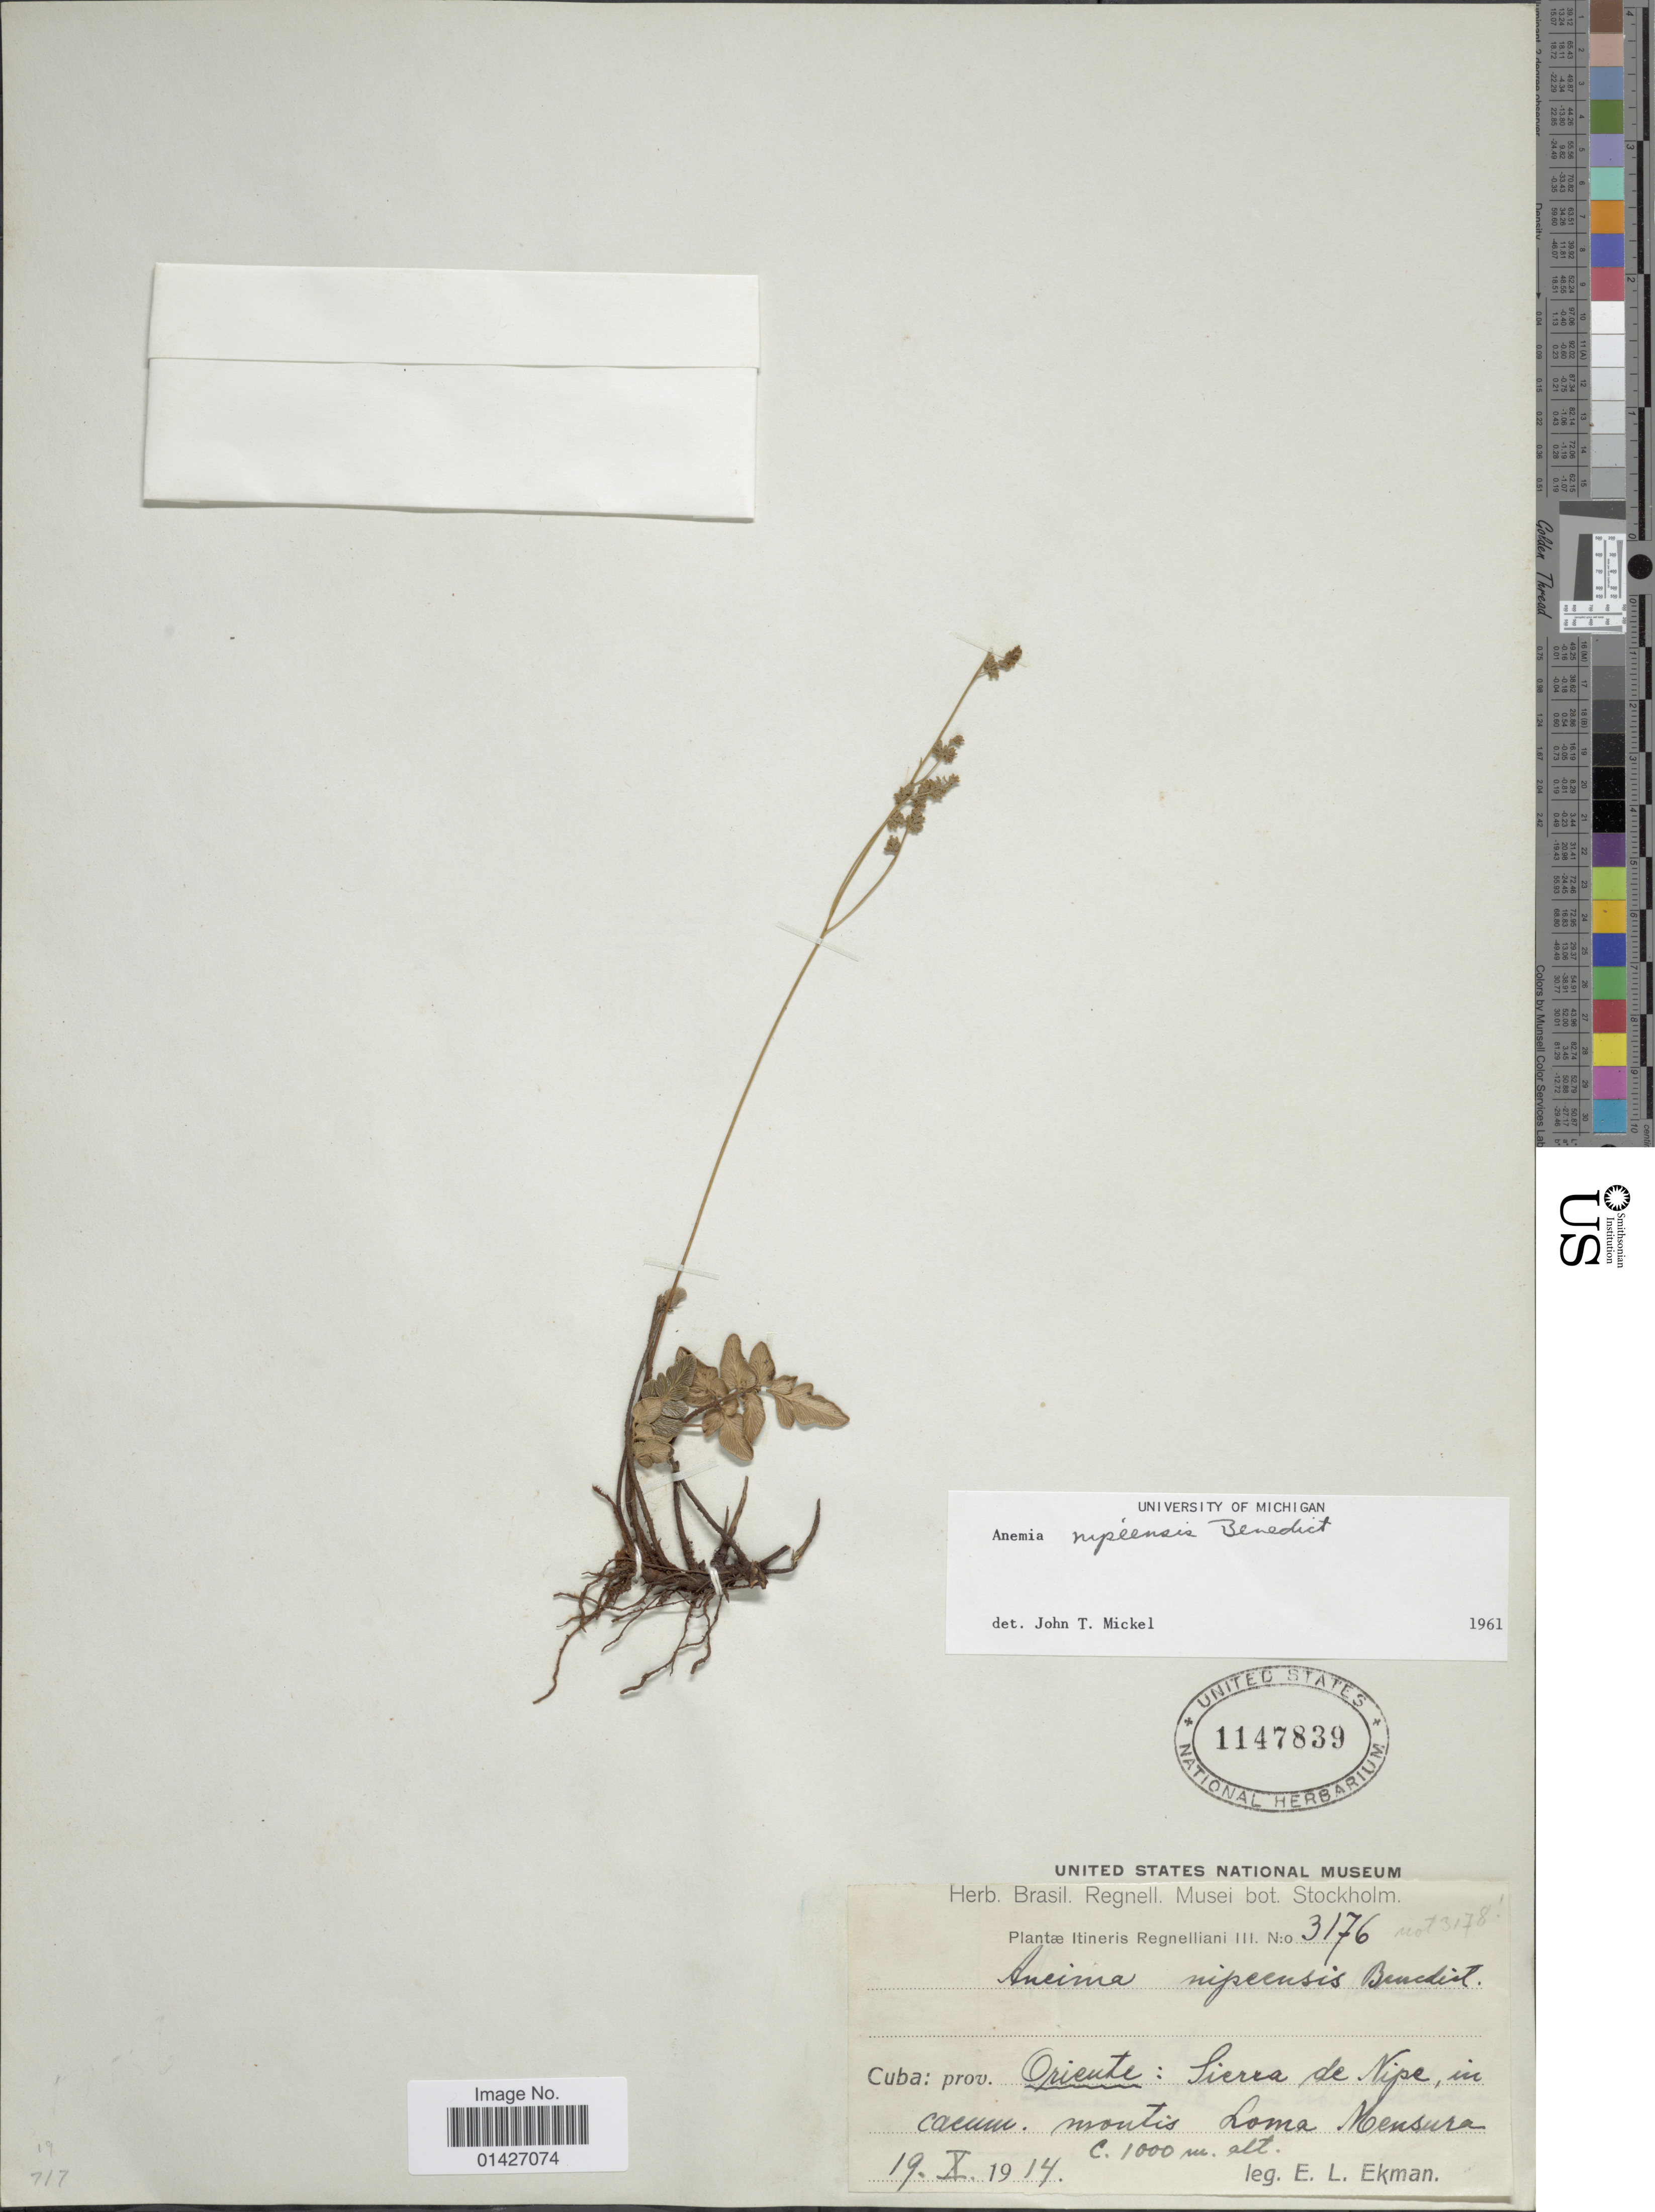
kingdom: Plantae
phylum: Tracheophyta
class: Polypodiopsida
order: Schizaeales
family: Anemiaceae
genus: Anemia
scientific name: Anemia coriacea f. nipeensis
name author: (Benedict) Mickel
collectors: E. L. Ekman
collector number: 3176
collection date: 1914-10-19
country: Cuba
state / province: Oriente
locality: Sierra de Nipe. Montis Loma Mensura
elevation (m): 1000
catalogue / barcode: US 1147839